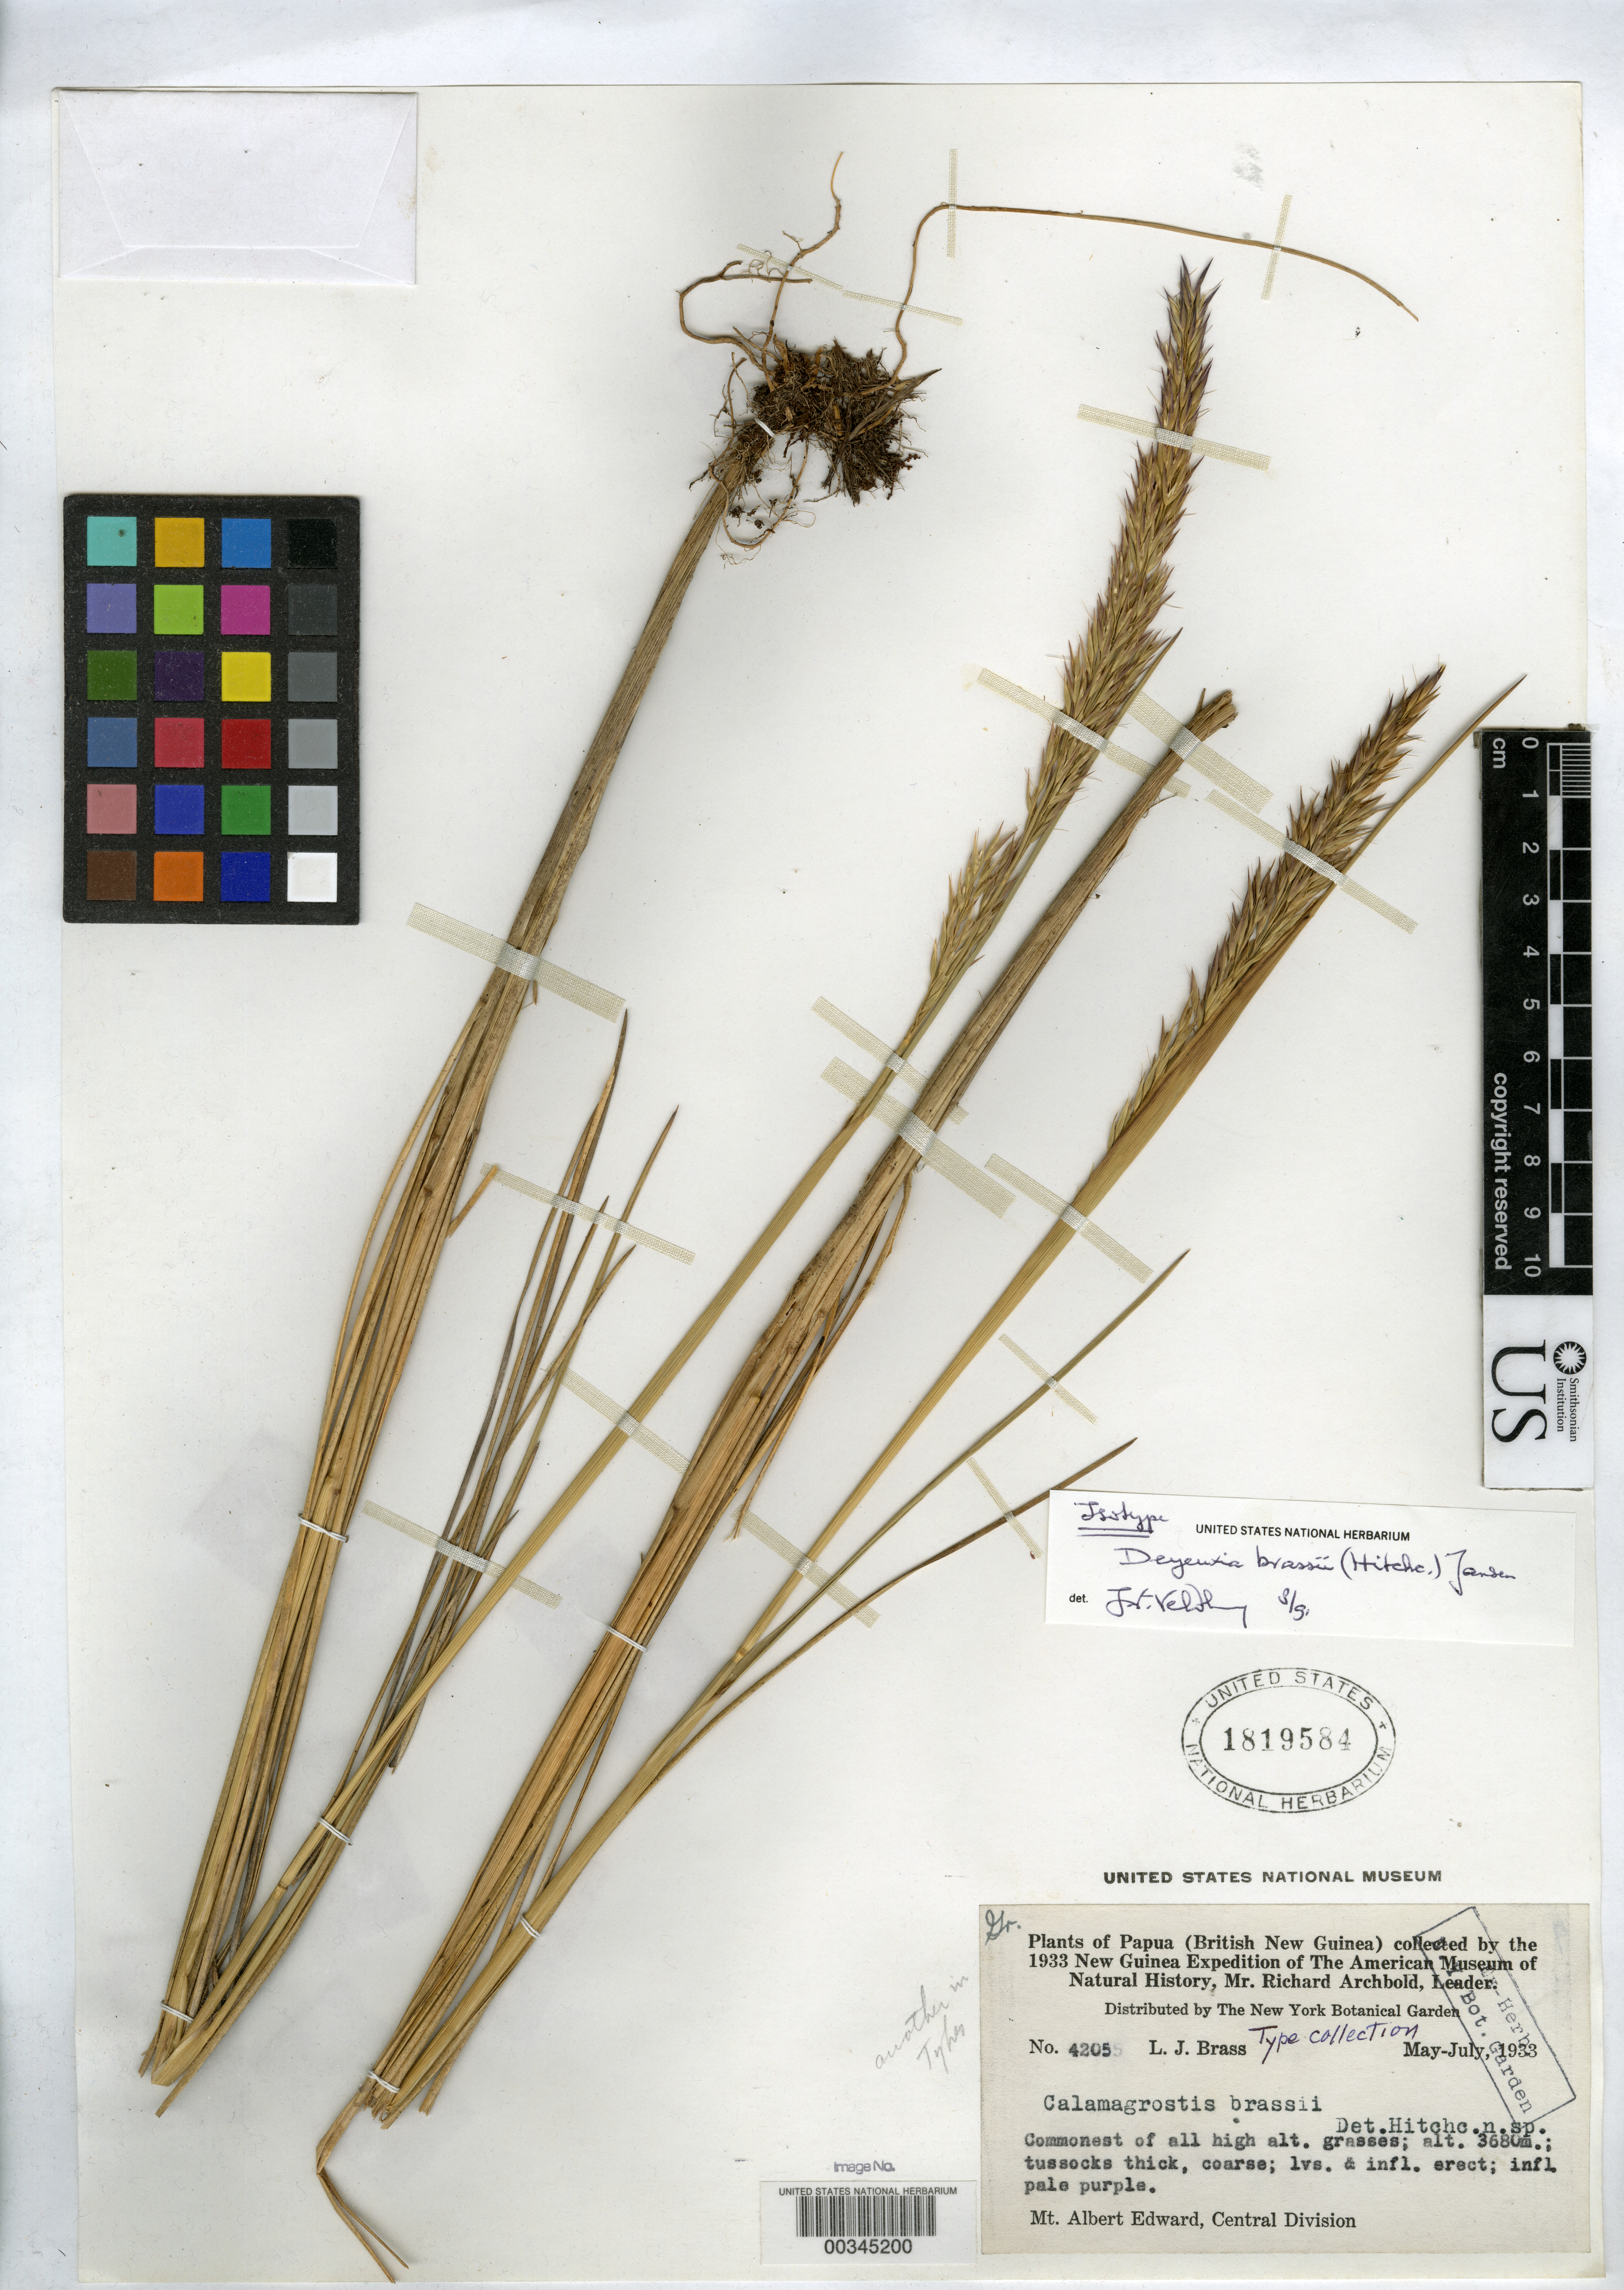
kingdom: Plantae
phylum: Tracheophyta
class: Liliopsida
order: Poales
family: Poaceae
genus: Calamagrostis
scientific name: Calamagrostis brassii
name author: Hitchc.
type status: Isotype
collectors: L. J. Brass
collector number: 4205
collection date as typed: May 1933 to -- Jul 1933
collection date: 1933-05/1933-07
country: Papua New Guinea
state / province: Central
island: New Guinea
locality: Mt. Albert Edward.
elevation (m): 3680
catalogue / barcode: US 1819584